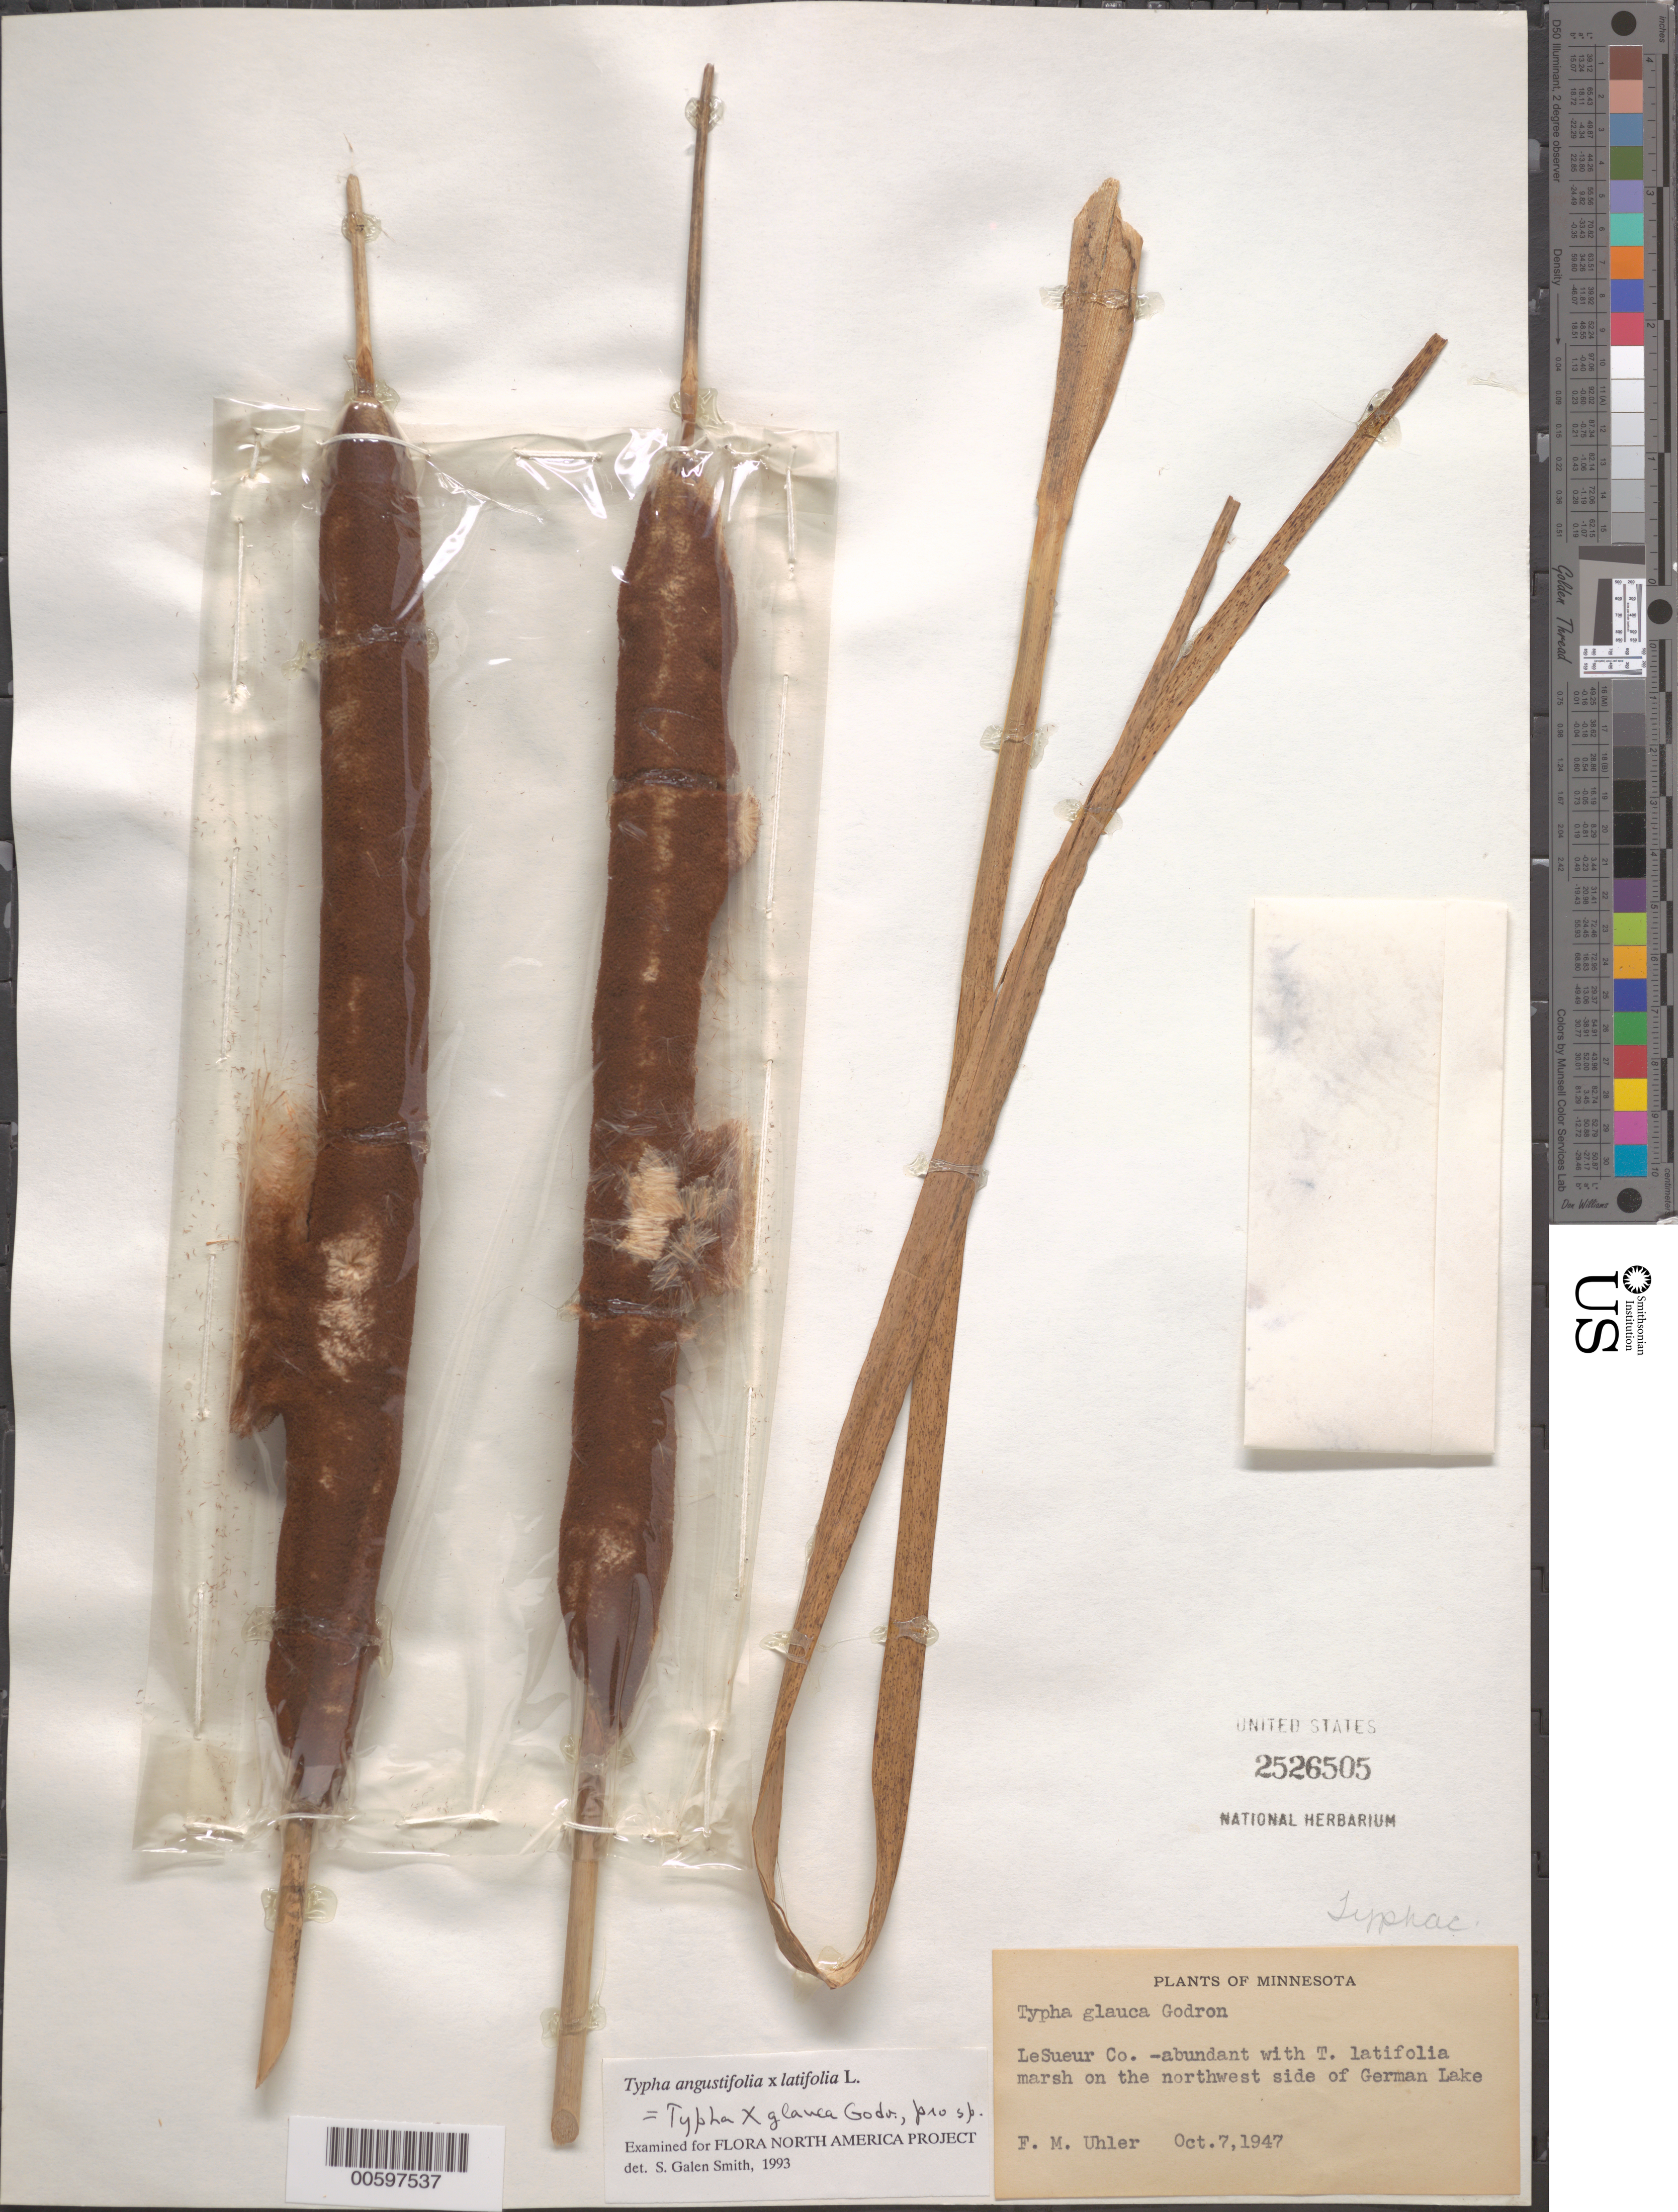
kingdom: Plantae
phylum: Tracheophyta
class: Liliopsida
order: Poales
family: Typhaceae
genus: Typha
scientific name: Typha glauca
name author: Godr.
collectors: F. M. Uhler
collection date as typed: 07 Oct 1947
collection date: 1947-10-07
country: United States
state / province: Minnesota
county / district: Le Sueur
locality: NW of German Lake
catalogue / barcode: US 2526505